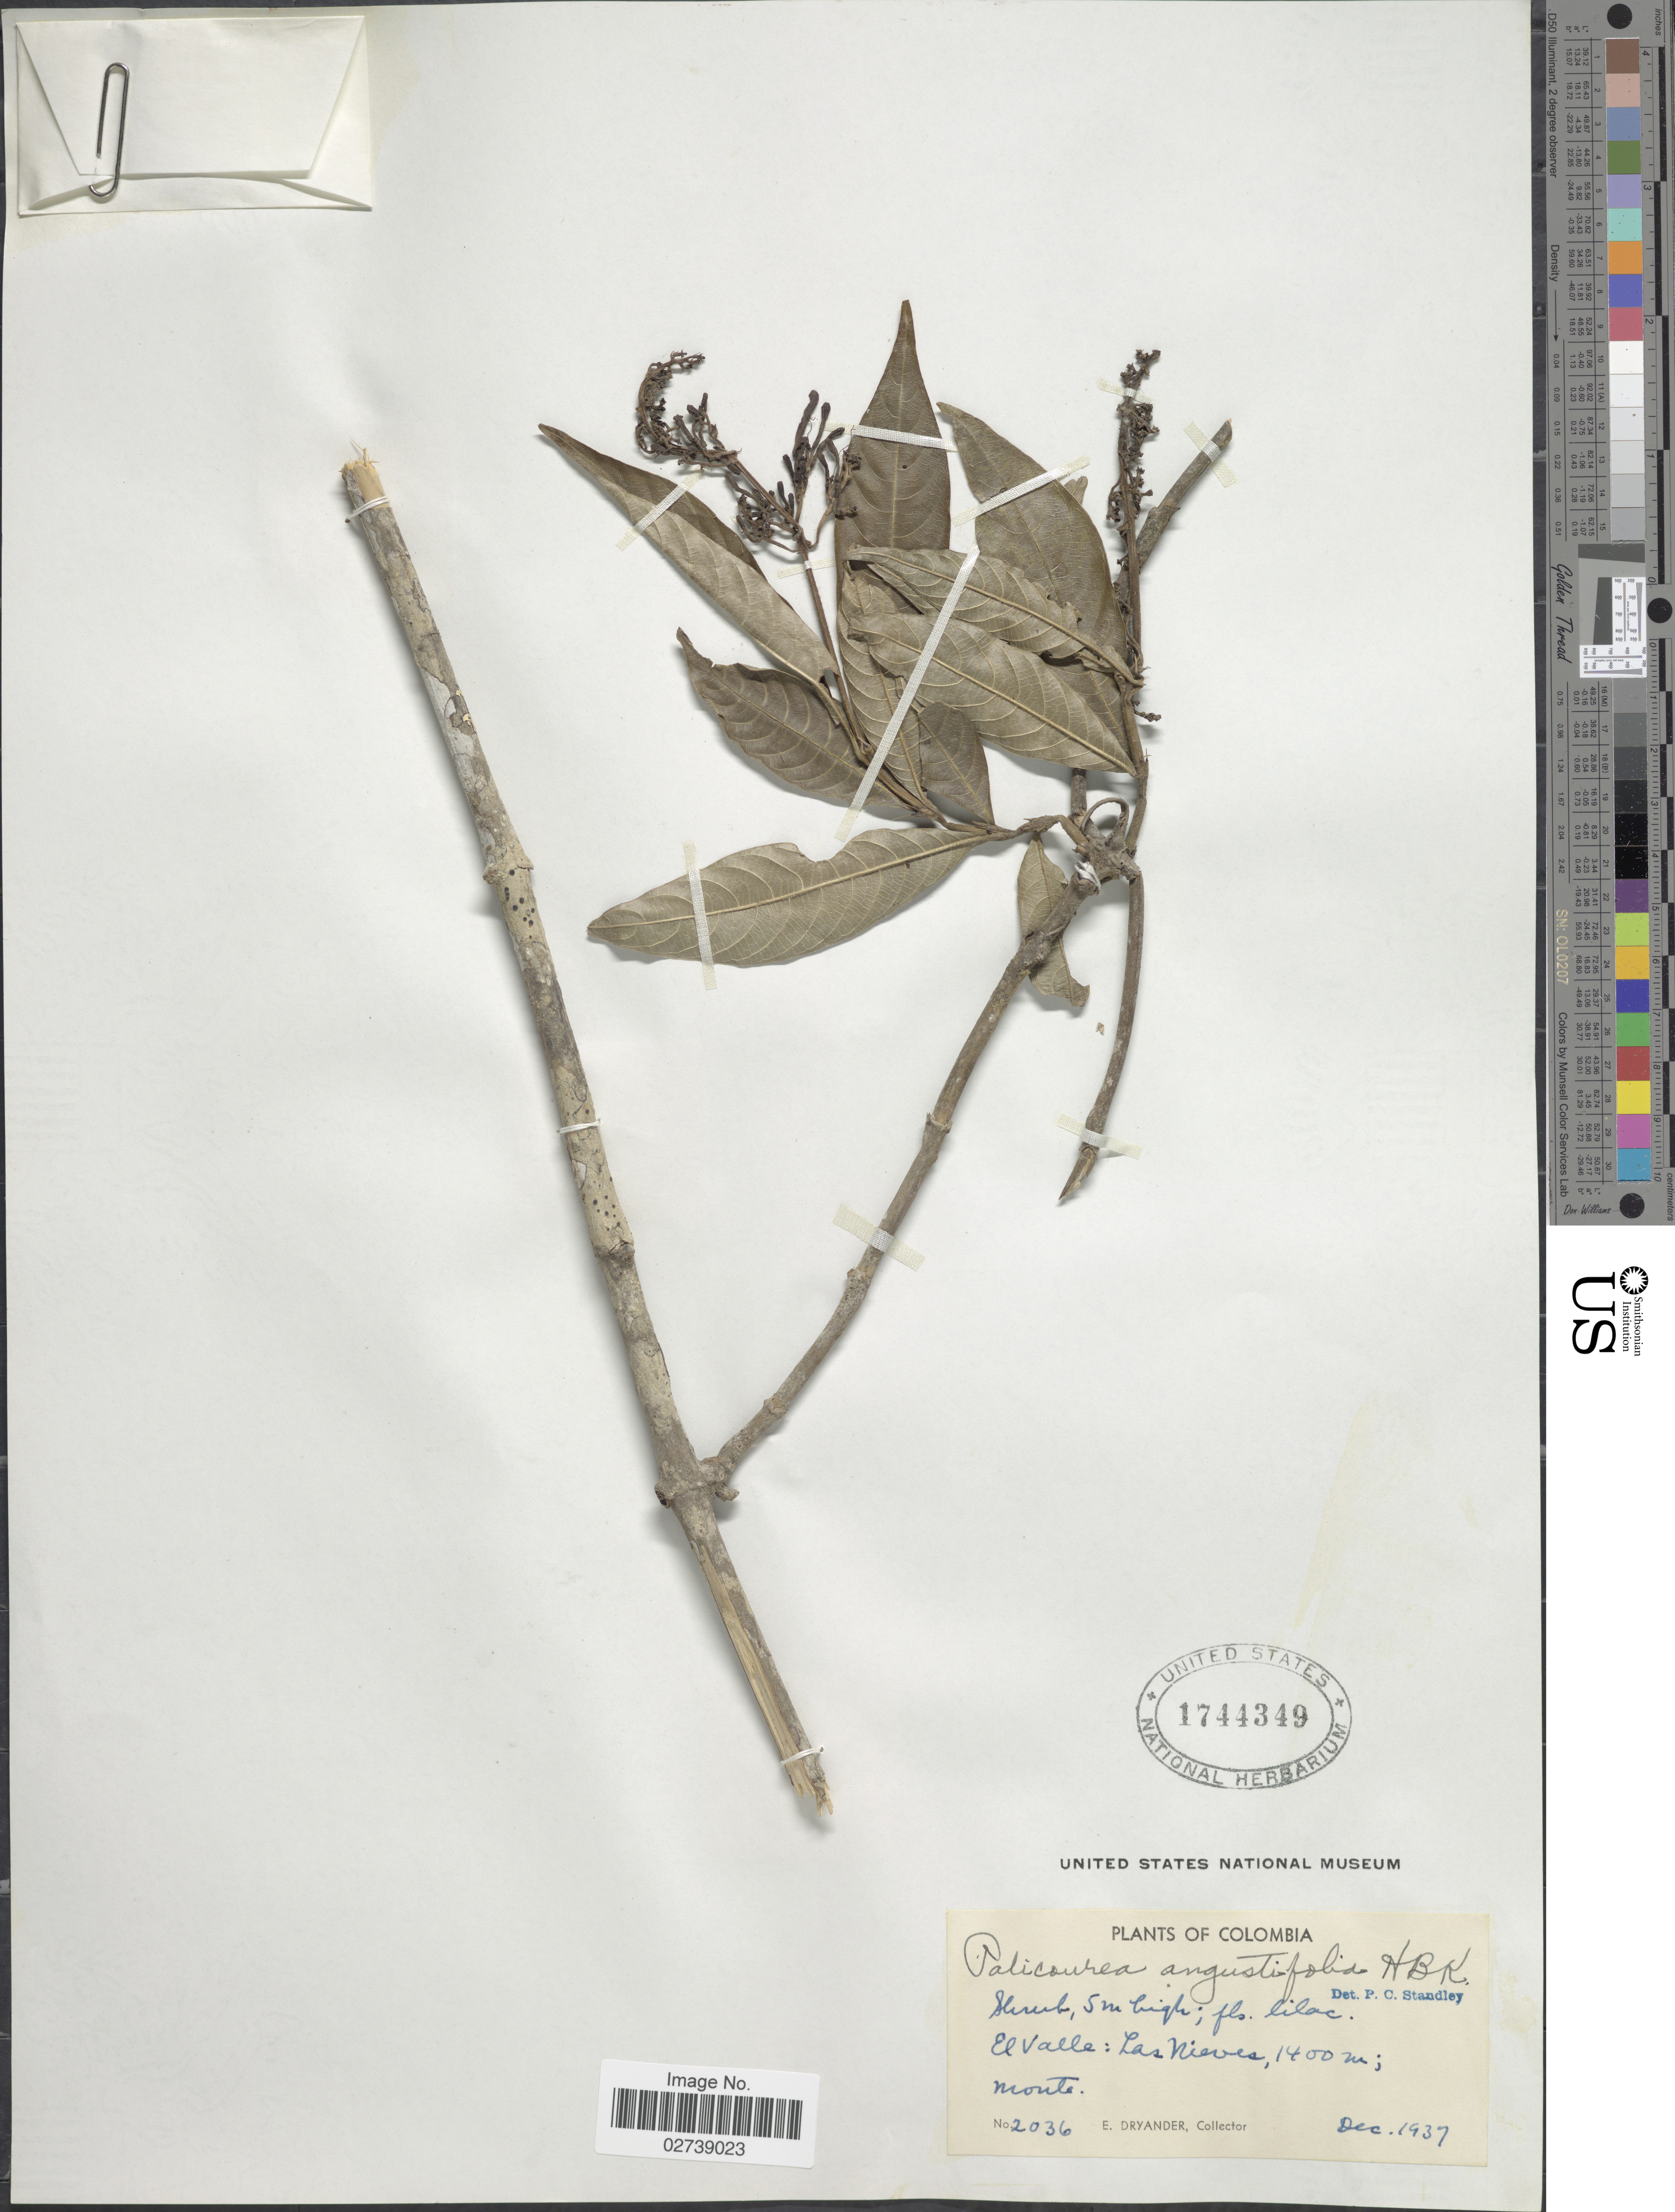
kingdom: Plantae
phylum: Tracheophyta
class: Magnoliopsida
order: Gentianales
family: Rubiaceae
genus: Palicourea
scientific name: Palicourea angustifolia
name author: Kunth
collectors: E. Dryander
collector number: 2036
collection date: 1937-12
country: Colombia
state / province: Valle del Cauca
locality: El Valle: Las Nieves, monte.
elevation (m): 1400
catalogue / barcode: US 1744349